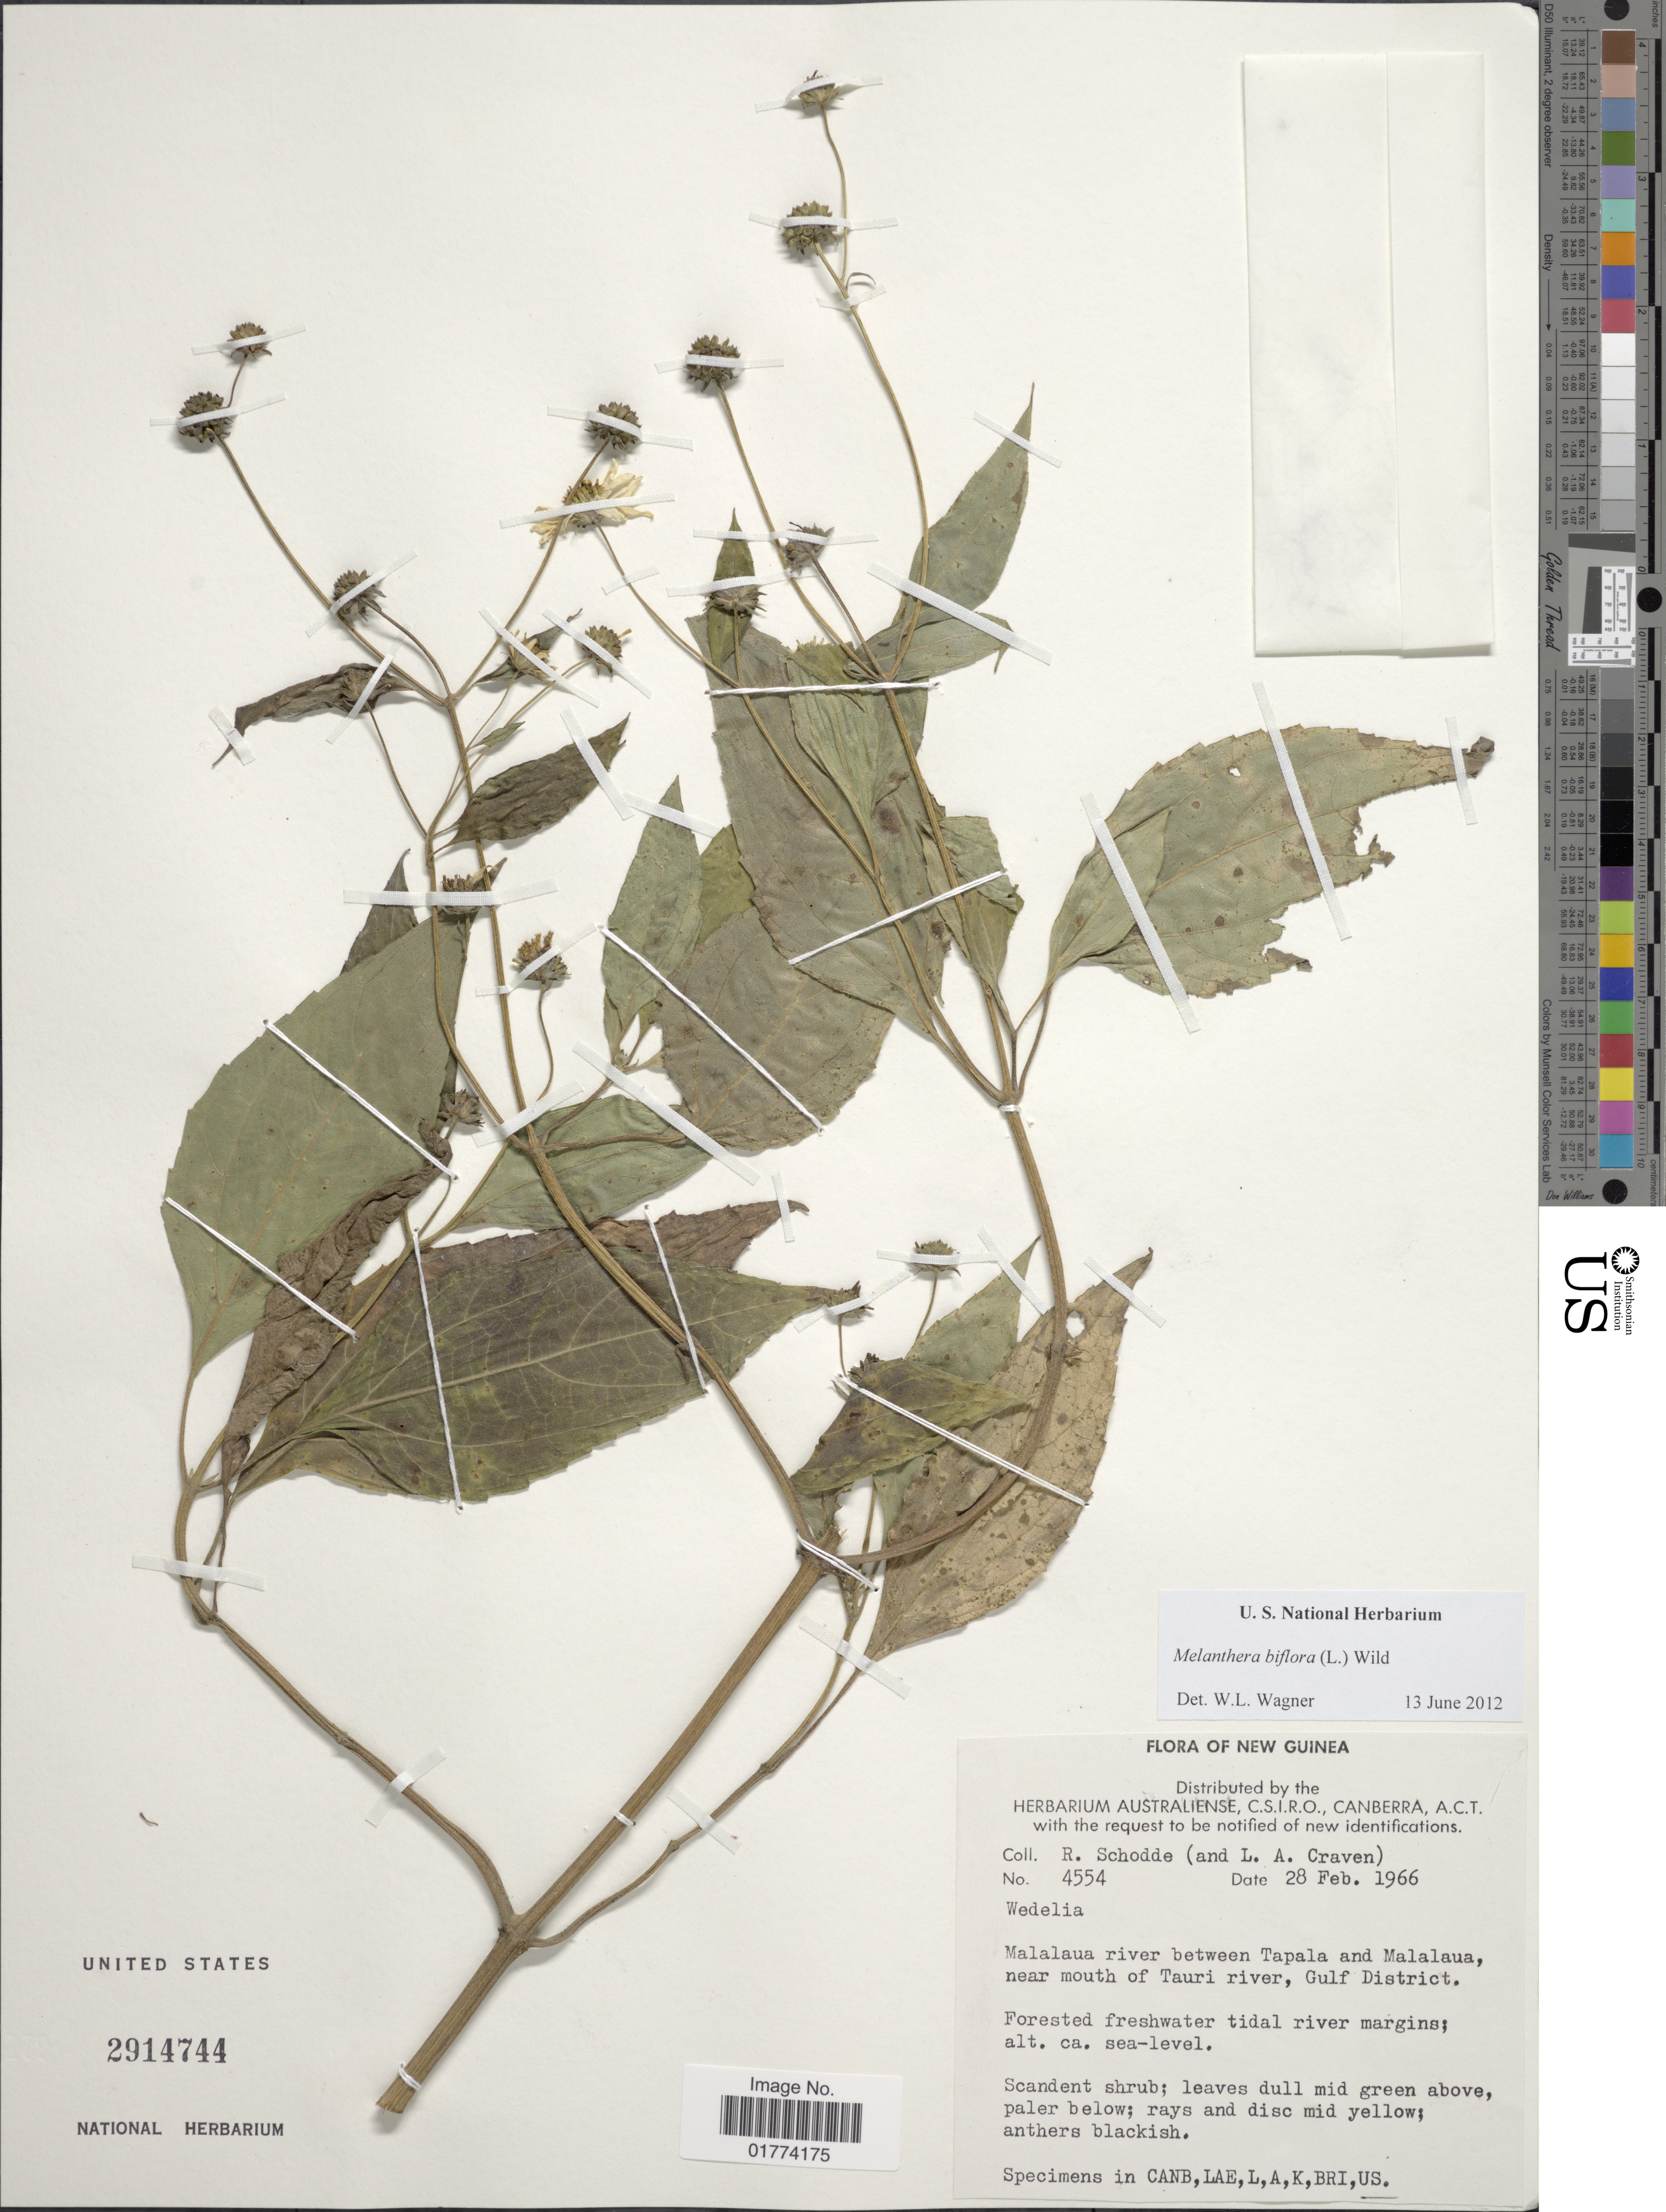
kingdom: Plantae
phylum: Tracheophyta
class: Magnoliopsida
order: Asterales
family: Asteraceae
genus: Wollastonia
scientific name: Wollastonia biflora var. biflora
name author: (L.) DC.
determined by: Wagner, W. L., (BOT), Smithsonian Institution - National Museum of Natural History (UNITED STATES)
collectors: R. Schodde & L. A. Craven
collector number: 4554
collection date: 1966-02-28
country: Papua New Guinea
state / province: Gulf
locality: Malalaua river between Tapala and Malalaua, near mouth of Tauri river, Gulf District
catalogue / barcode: US 2914744